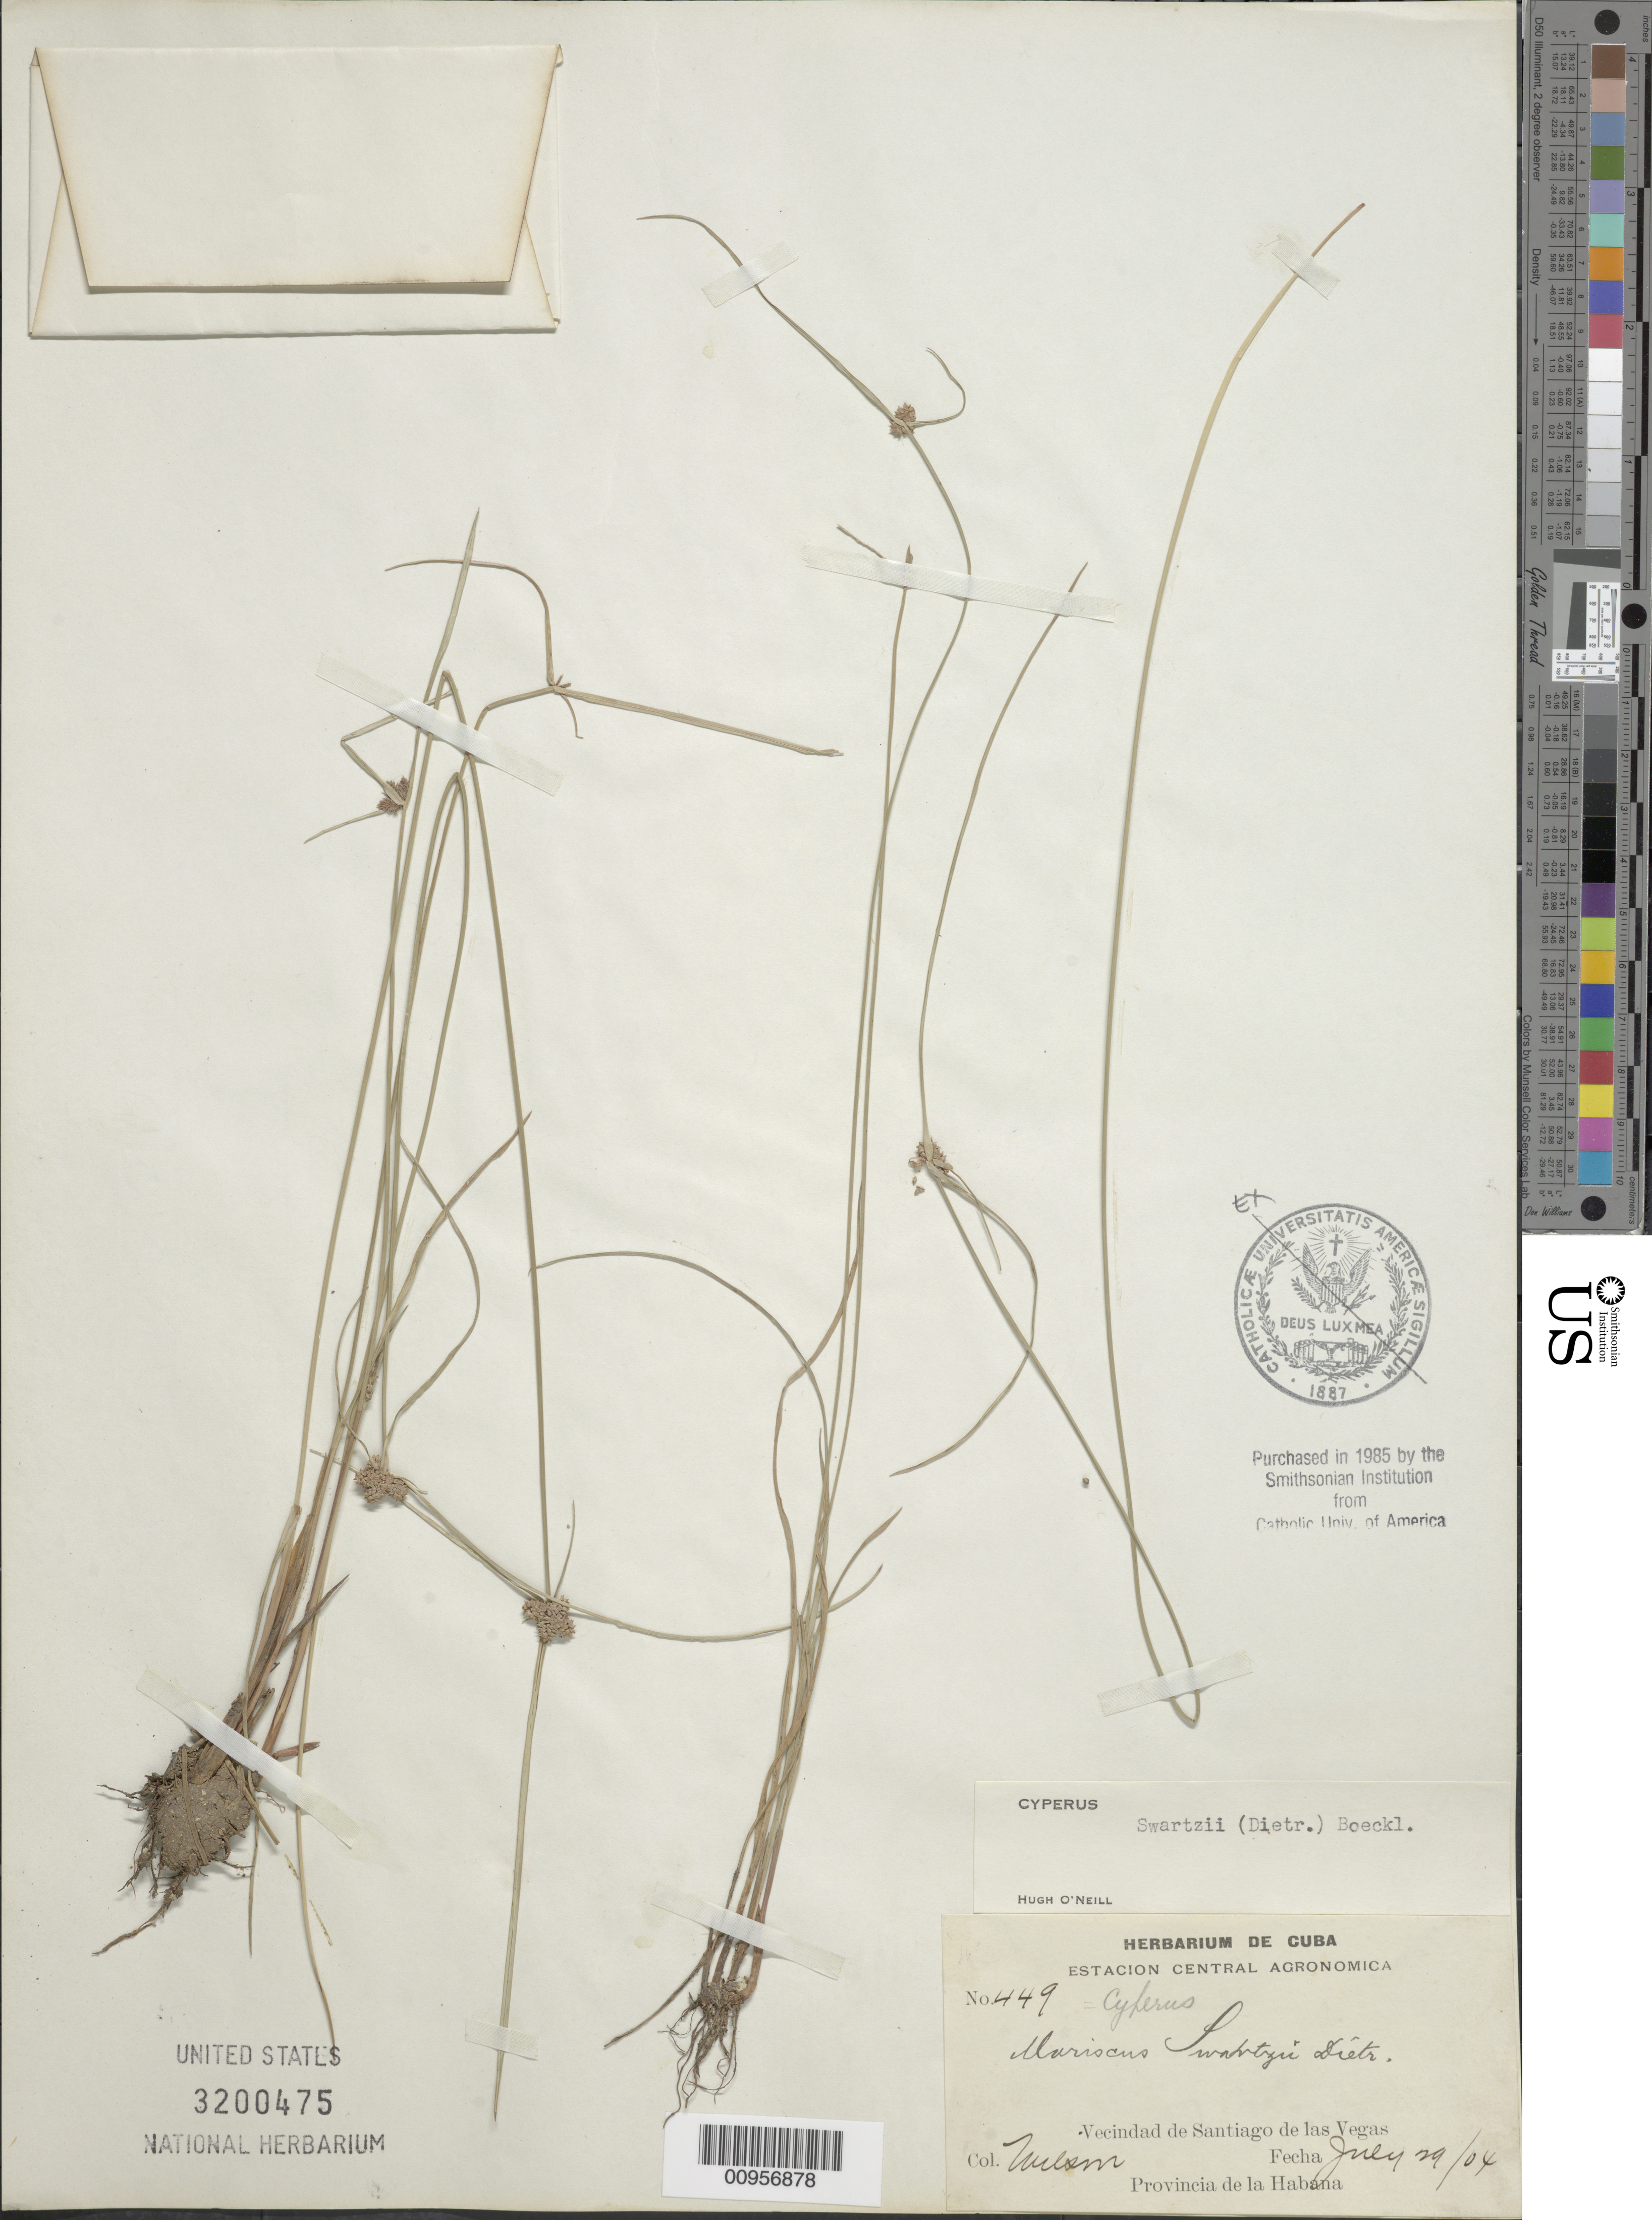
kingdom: Plantae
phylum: Tracheophyta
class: Liliopsida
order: Poales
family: Cyperaceae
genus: Cyperus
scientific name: Cyperus swartzii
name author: (A. Dietr.) Boeckeler ex Kük.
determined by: O'Neill, Hugh T.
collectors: -- Wilson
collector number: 449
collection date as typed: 29 Jul 1904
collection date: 1904-07-29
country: Cuba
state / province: La Habana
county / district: Municipio Boyeros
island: Cuba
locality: Santiago de las Vegas (vecindad de)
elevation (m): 97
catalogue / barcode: US 3200475